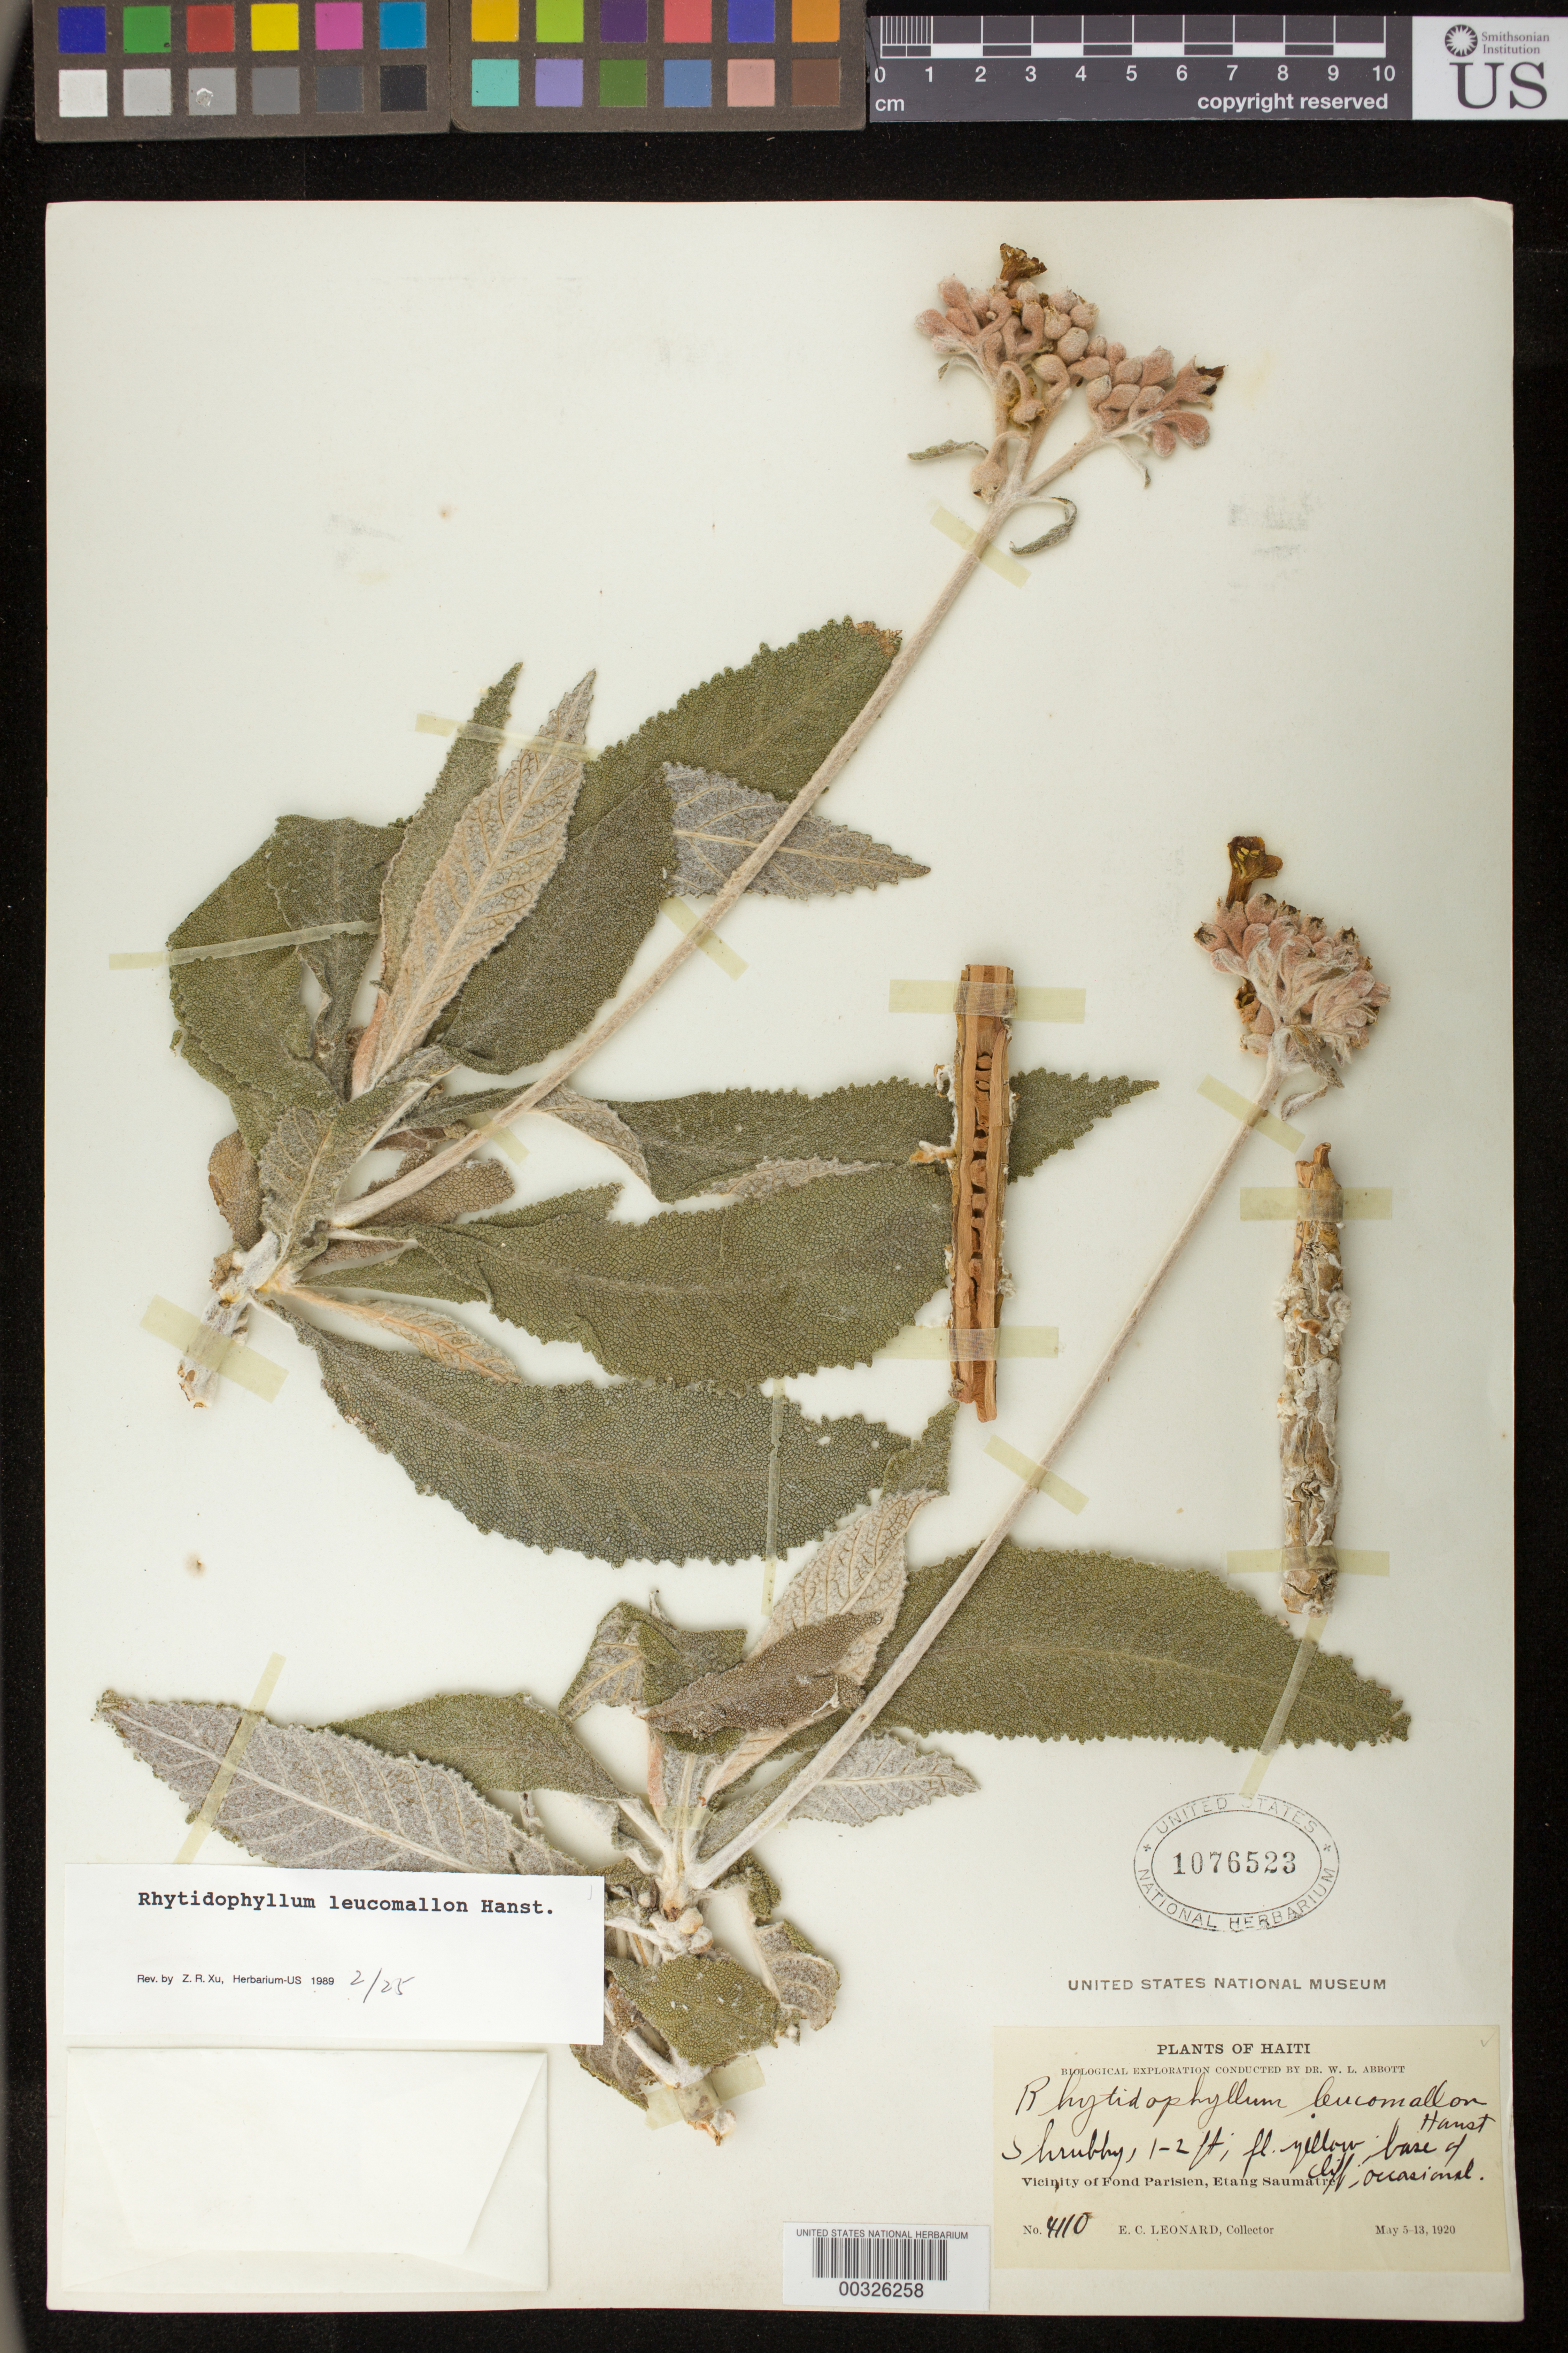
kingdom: Plantae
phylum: Tracheophyta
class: Magnoliopsida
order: Lamiales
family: Gesneriaceae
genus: Rhytidophyllum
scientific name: Rhytidophyllum leucomallon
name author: Hanst.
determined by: Skog, Laurence E.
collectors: E. C. Leonard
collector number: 4110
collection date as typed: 5-13 May 1920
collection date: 1920-05-05/1920-05-13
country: Haiti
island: Hispaniola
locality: Vicinity of Fond Parisien, Etang Saumatre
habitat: Base of cliff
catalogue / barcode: US 1076523